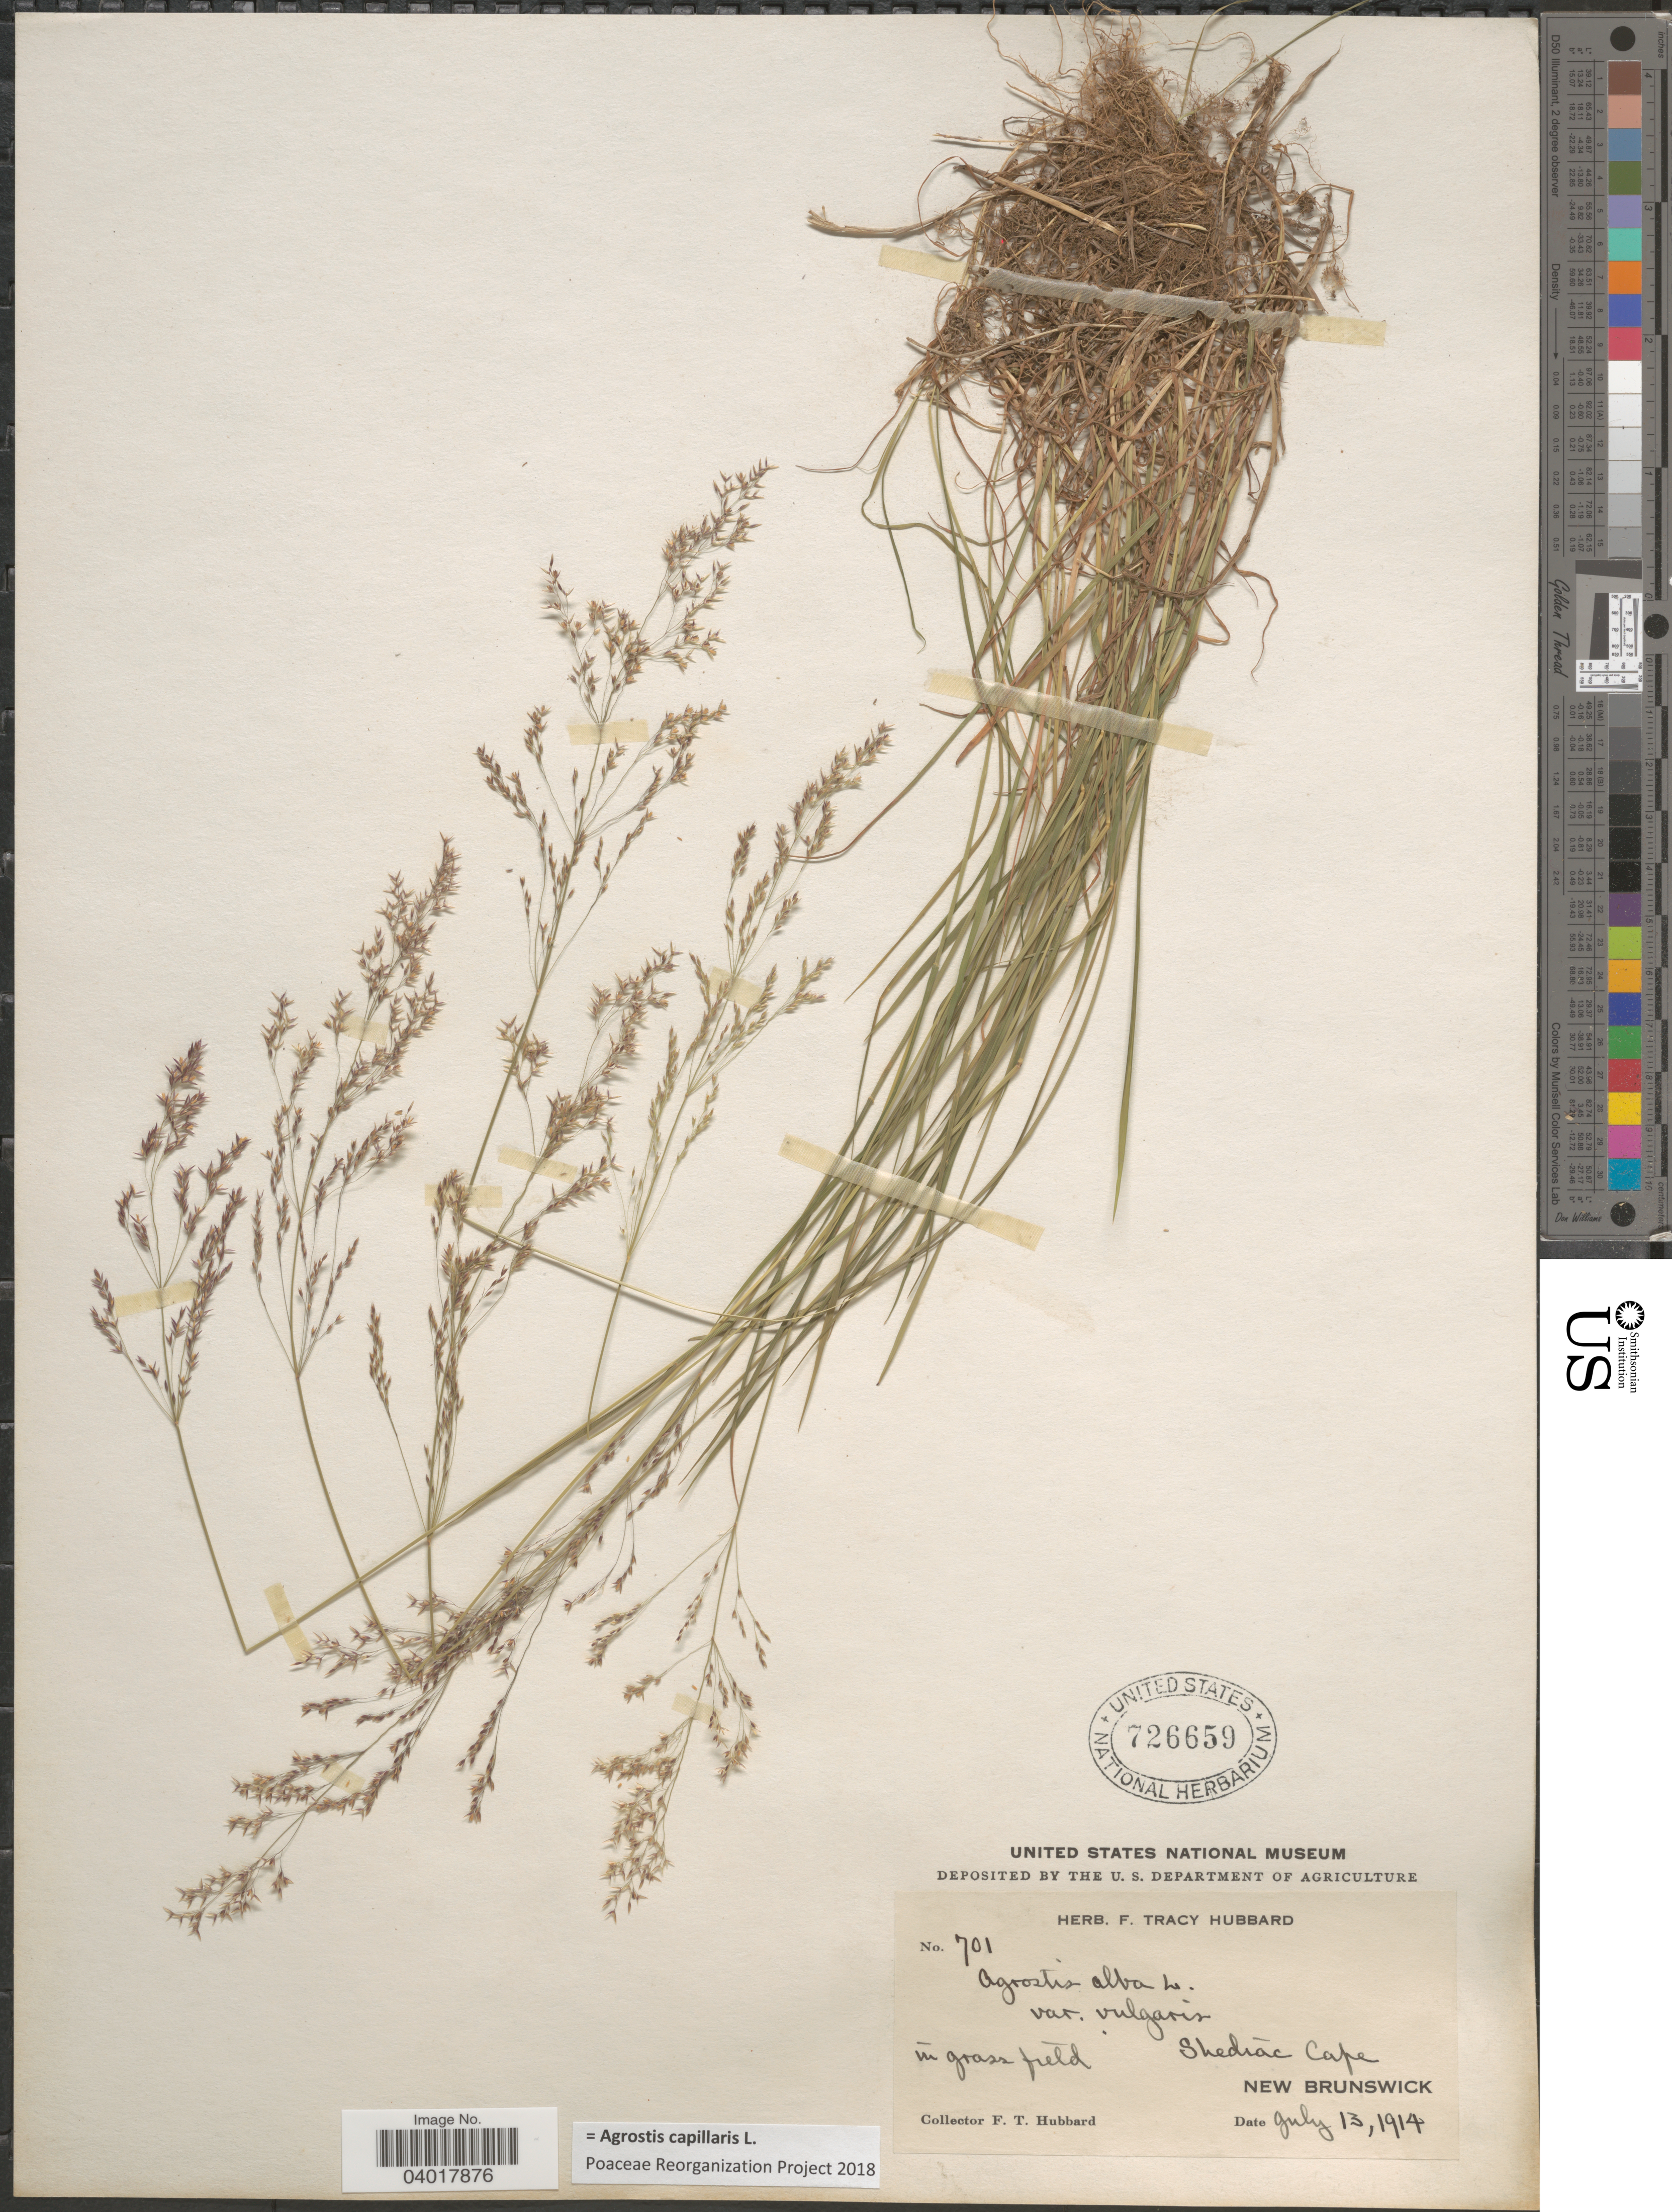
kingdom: Plantae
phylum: Tracheophyta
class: Liliopsida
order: Poales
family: Poaceae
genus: Agrostis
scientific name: Agrostis capillaris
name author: L.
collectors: F. T. Hubbard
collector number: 701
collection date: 1914-07-13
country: Canada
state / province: New Brunswick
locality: Shediac Cape.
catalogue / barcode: US 726659